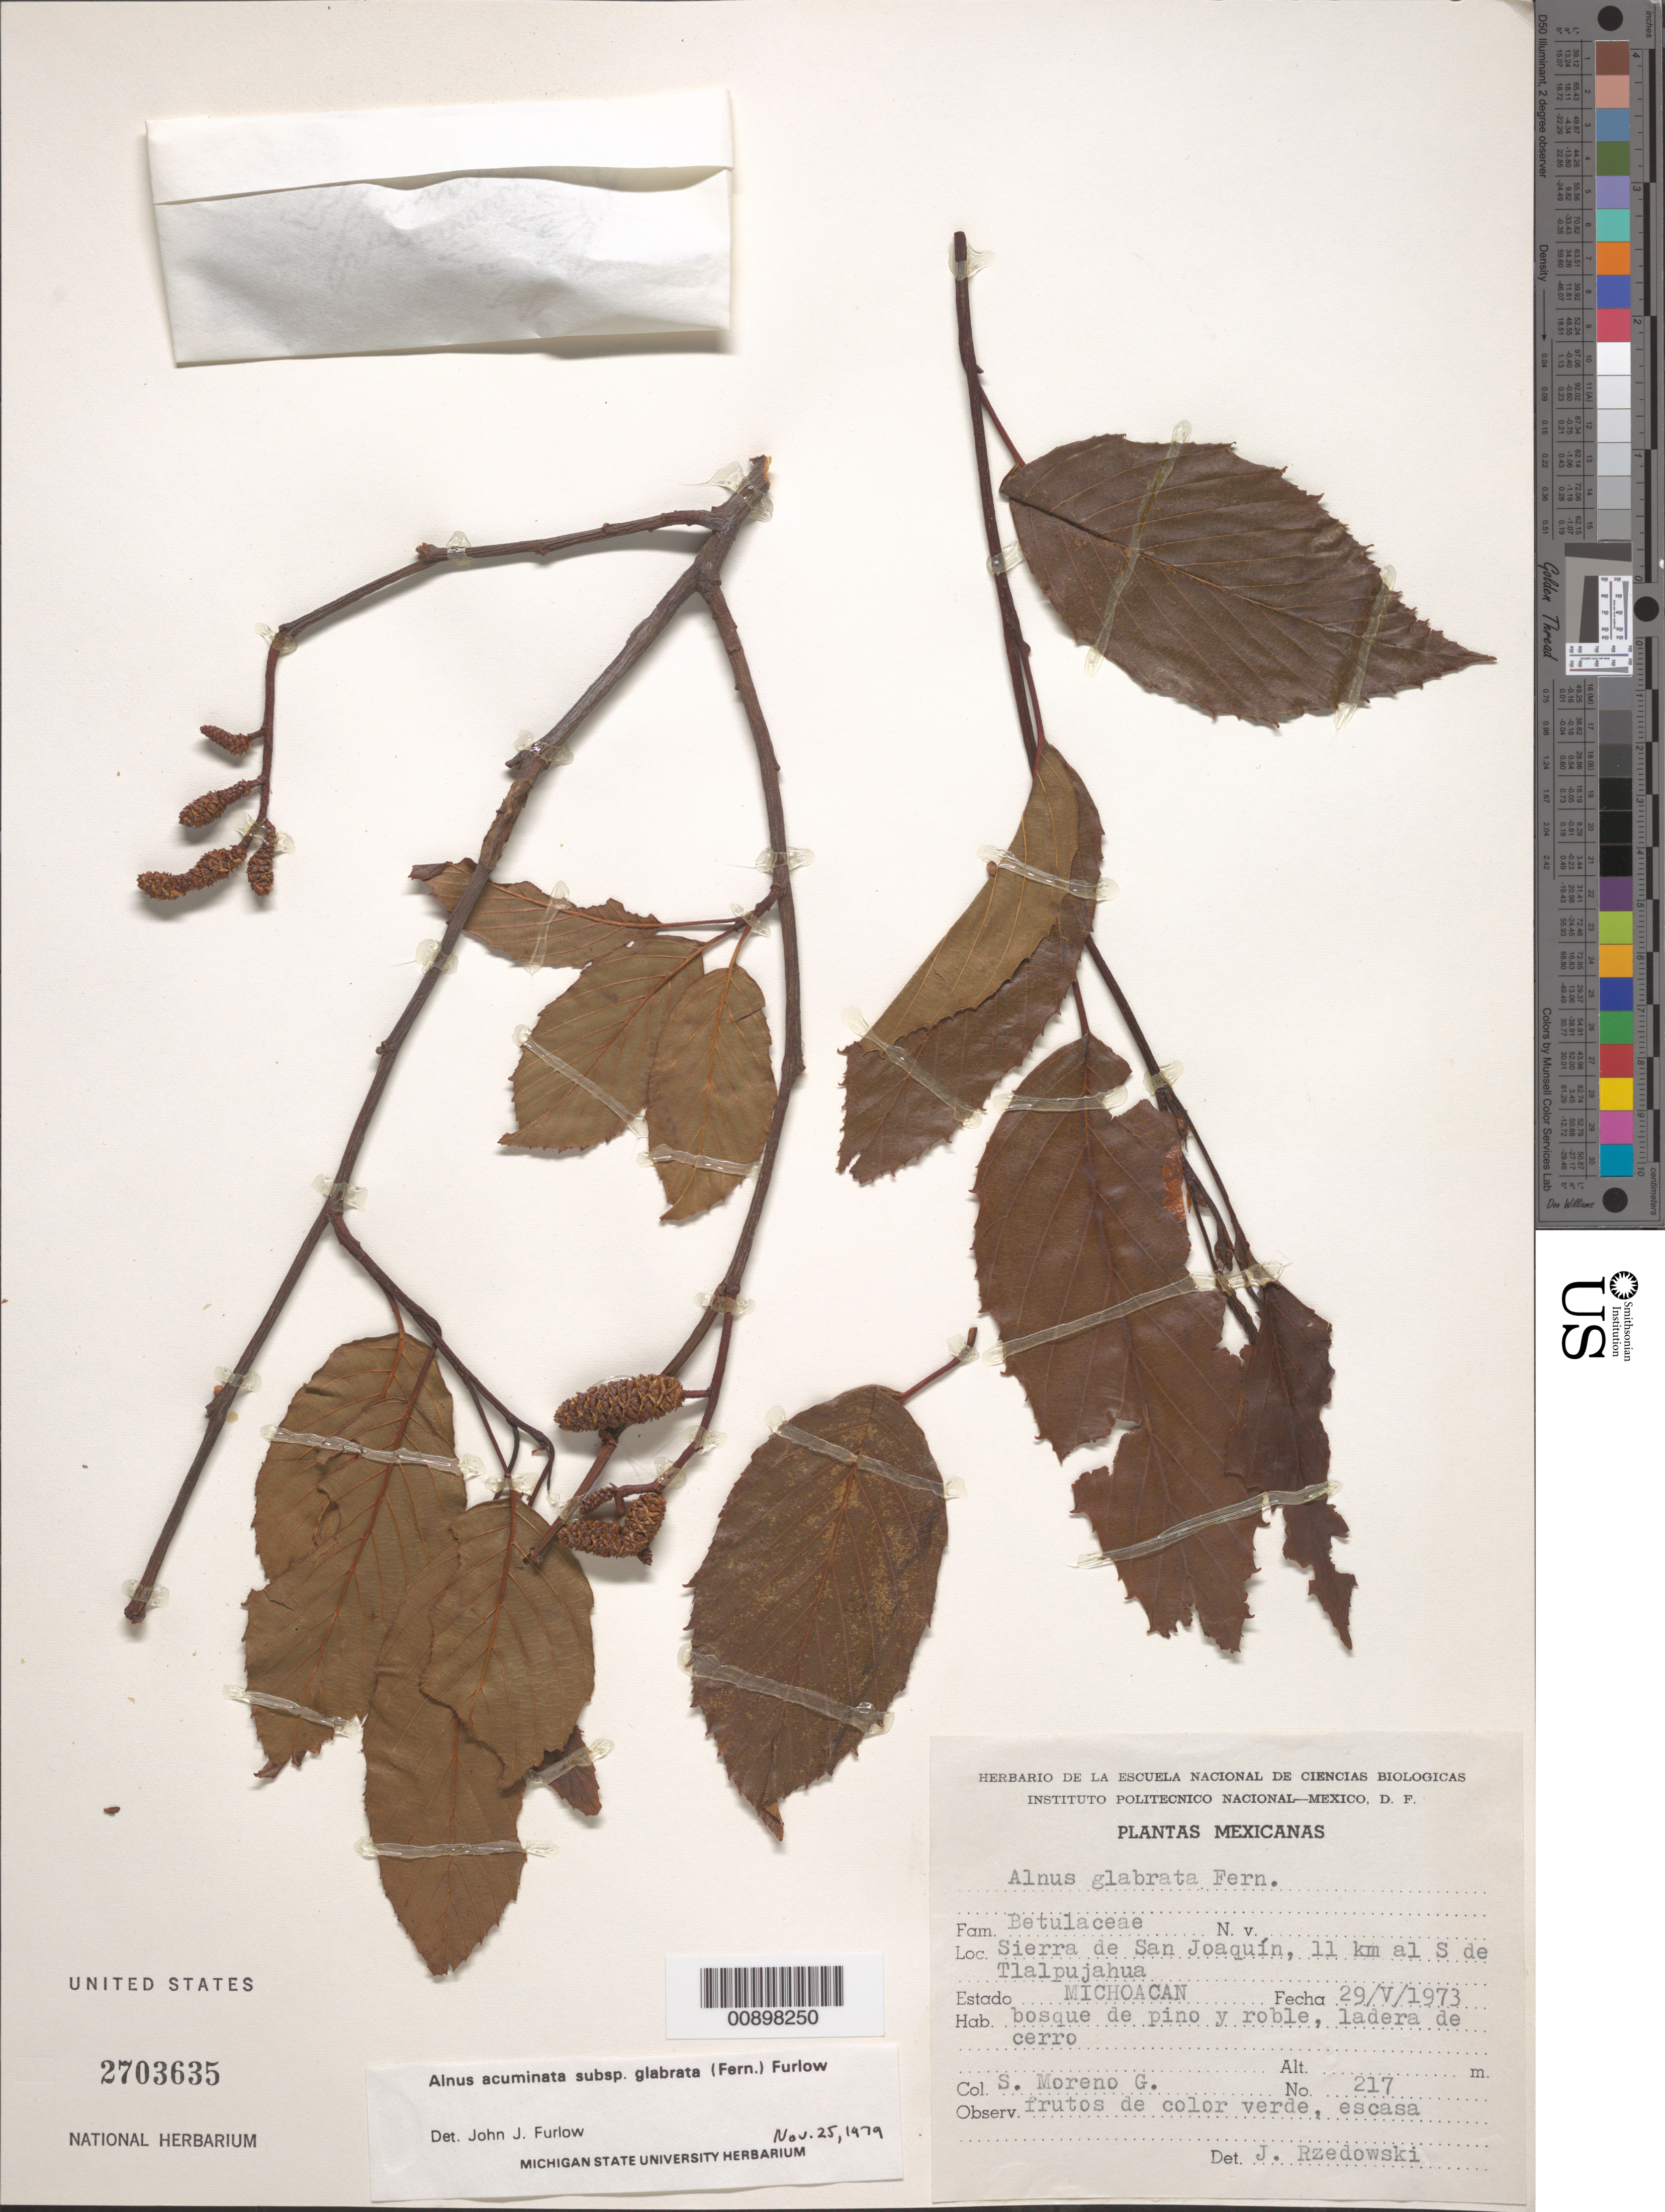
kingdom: Plantae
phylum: Tracheophyta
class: Magnoliopsida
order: Fagales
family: Betulaceae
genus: Alnus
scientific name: Alnus acuminata subsp. glabrata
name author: (Fernald) Furlow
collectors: Moreno G., S.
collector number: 217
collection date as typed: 29 May 1973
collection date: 1973-05-29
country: Mexico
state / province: Michoacán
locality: Sierra de San Joaquín, 11 km al S de Tlalpujahua.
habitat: Bosque de pino y roble, ladera de cerro.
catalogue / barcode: US 2703635